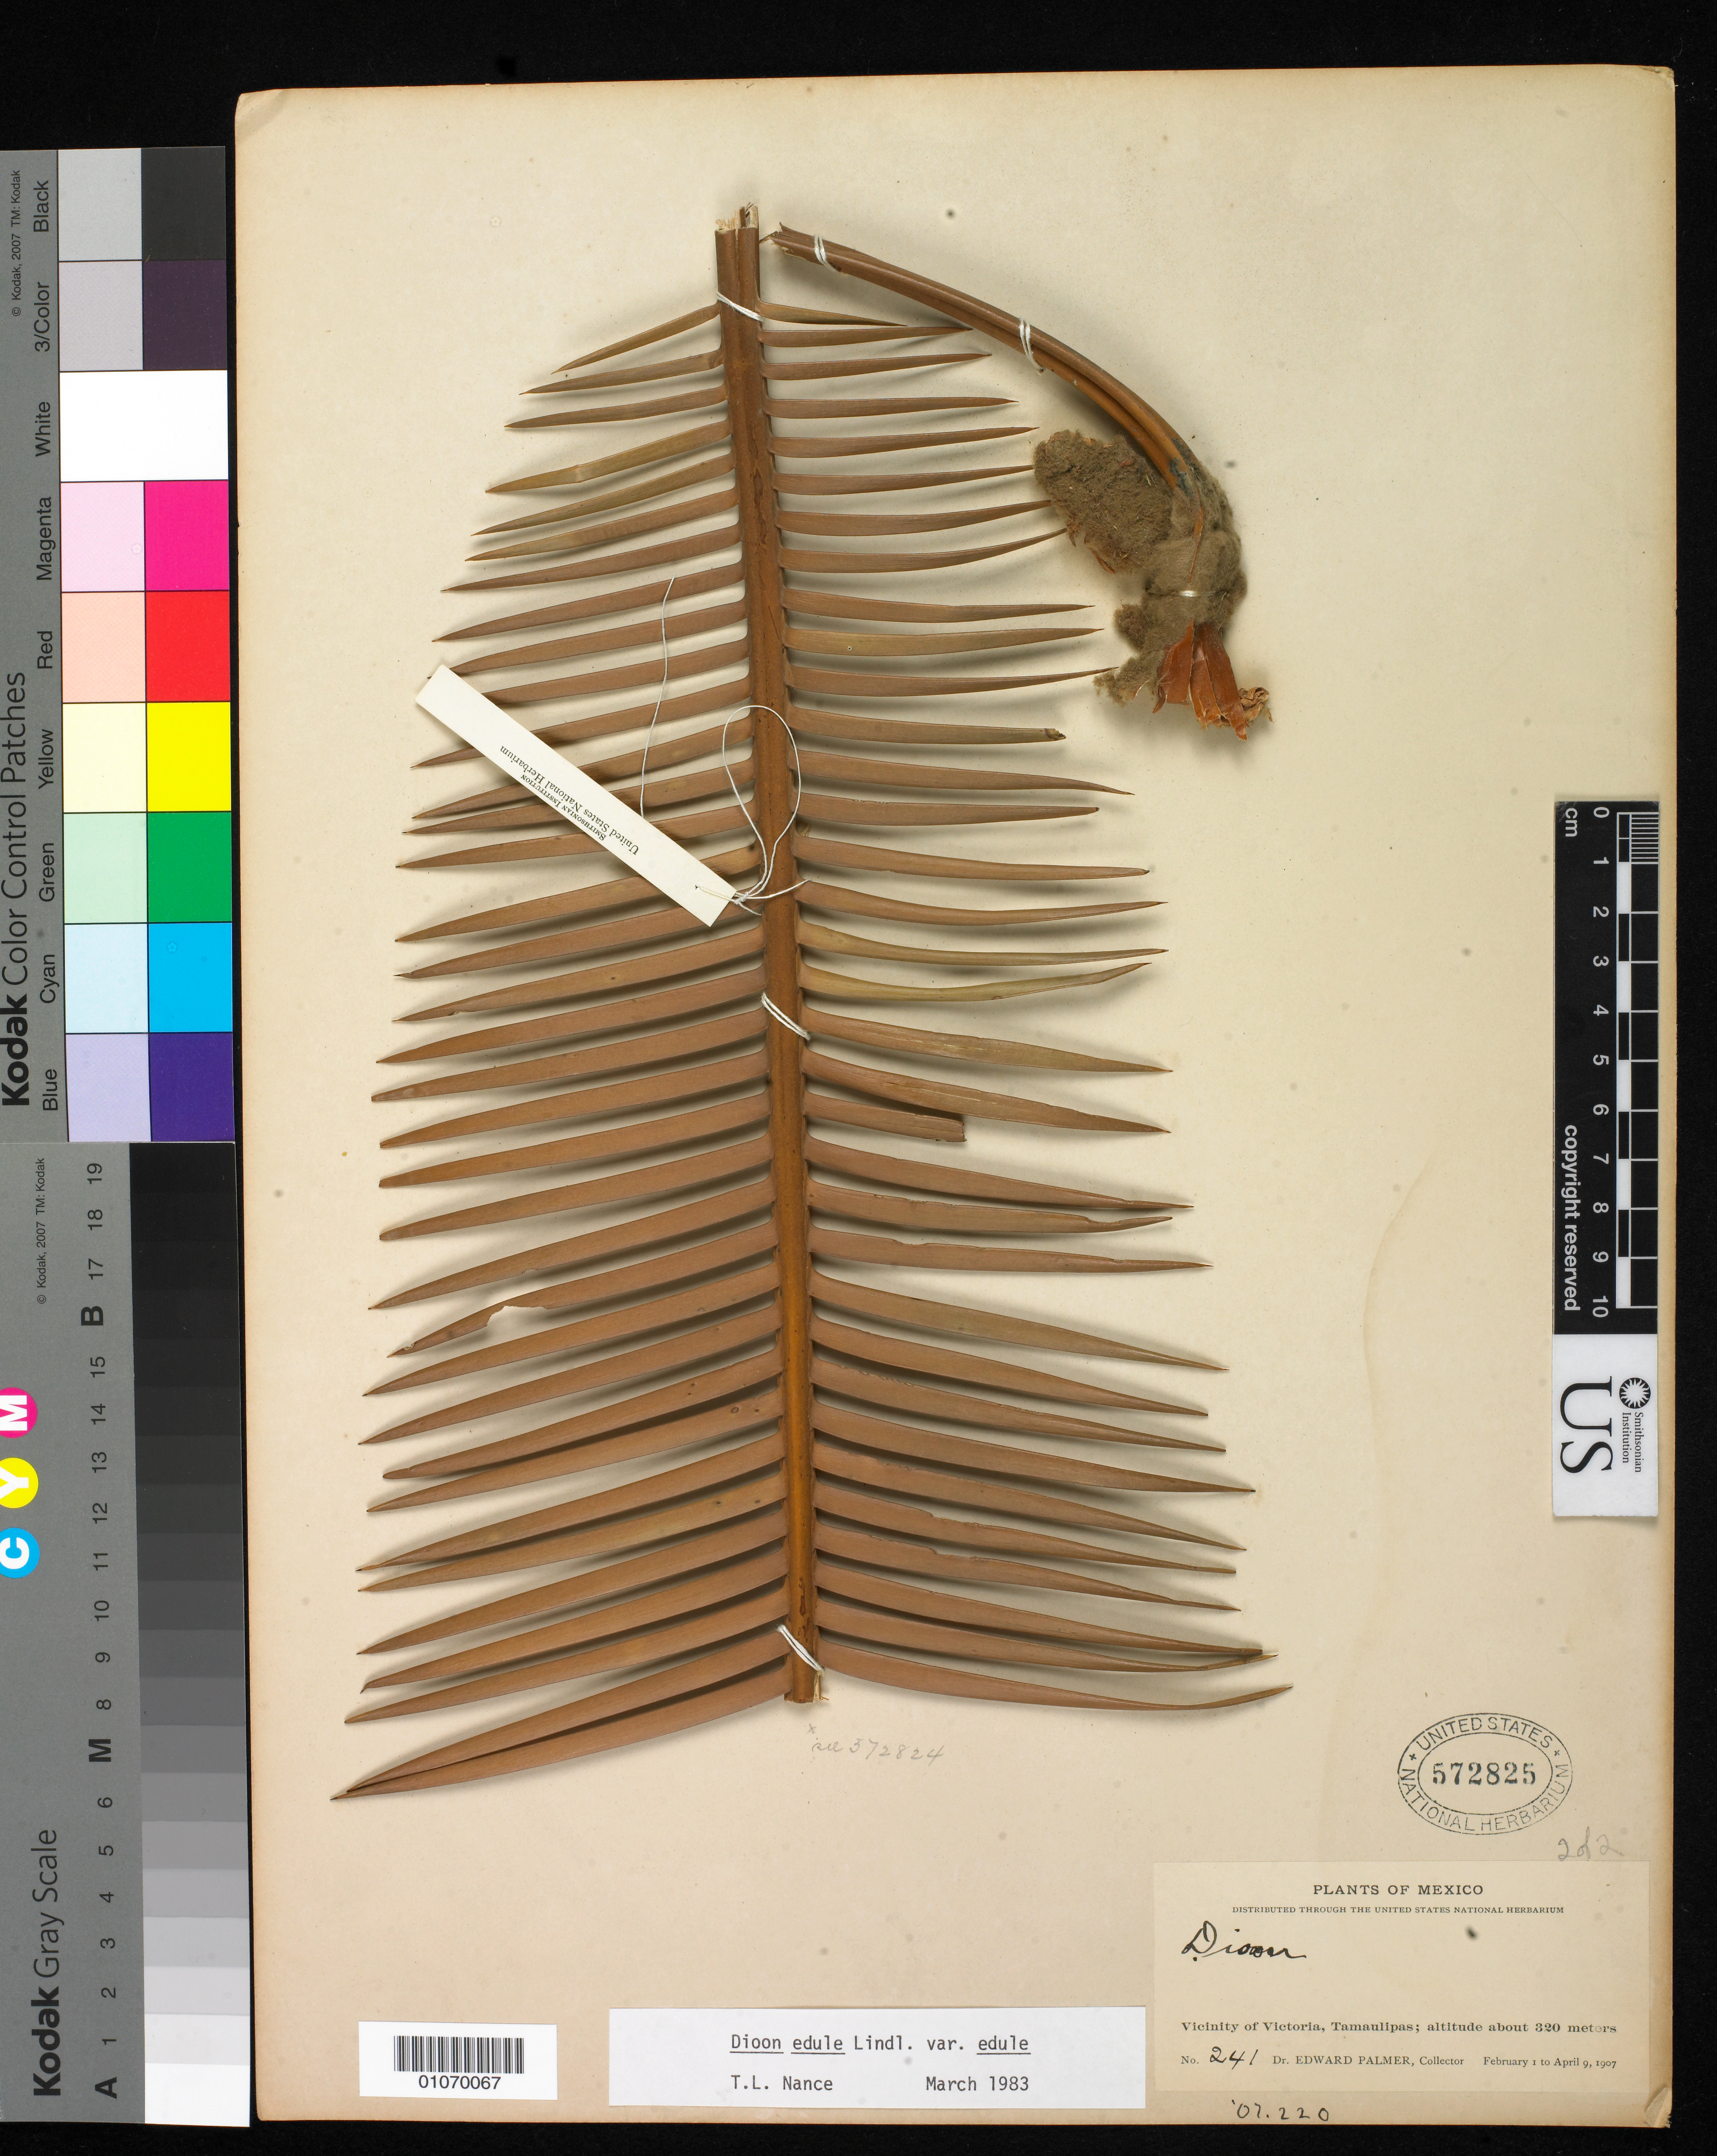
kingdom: Plantae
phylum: Tracheophyta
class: Cycadopsida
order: Cycadales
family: Zamiaceae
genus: Dioon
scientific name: Dioon edule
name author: Lindl.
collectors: E. Palmer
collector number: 241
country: Mexico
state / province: Tamaulipas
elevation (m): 320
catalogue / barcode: US 572825